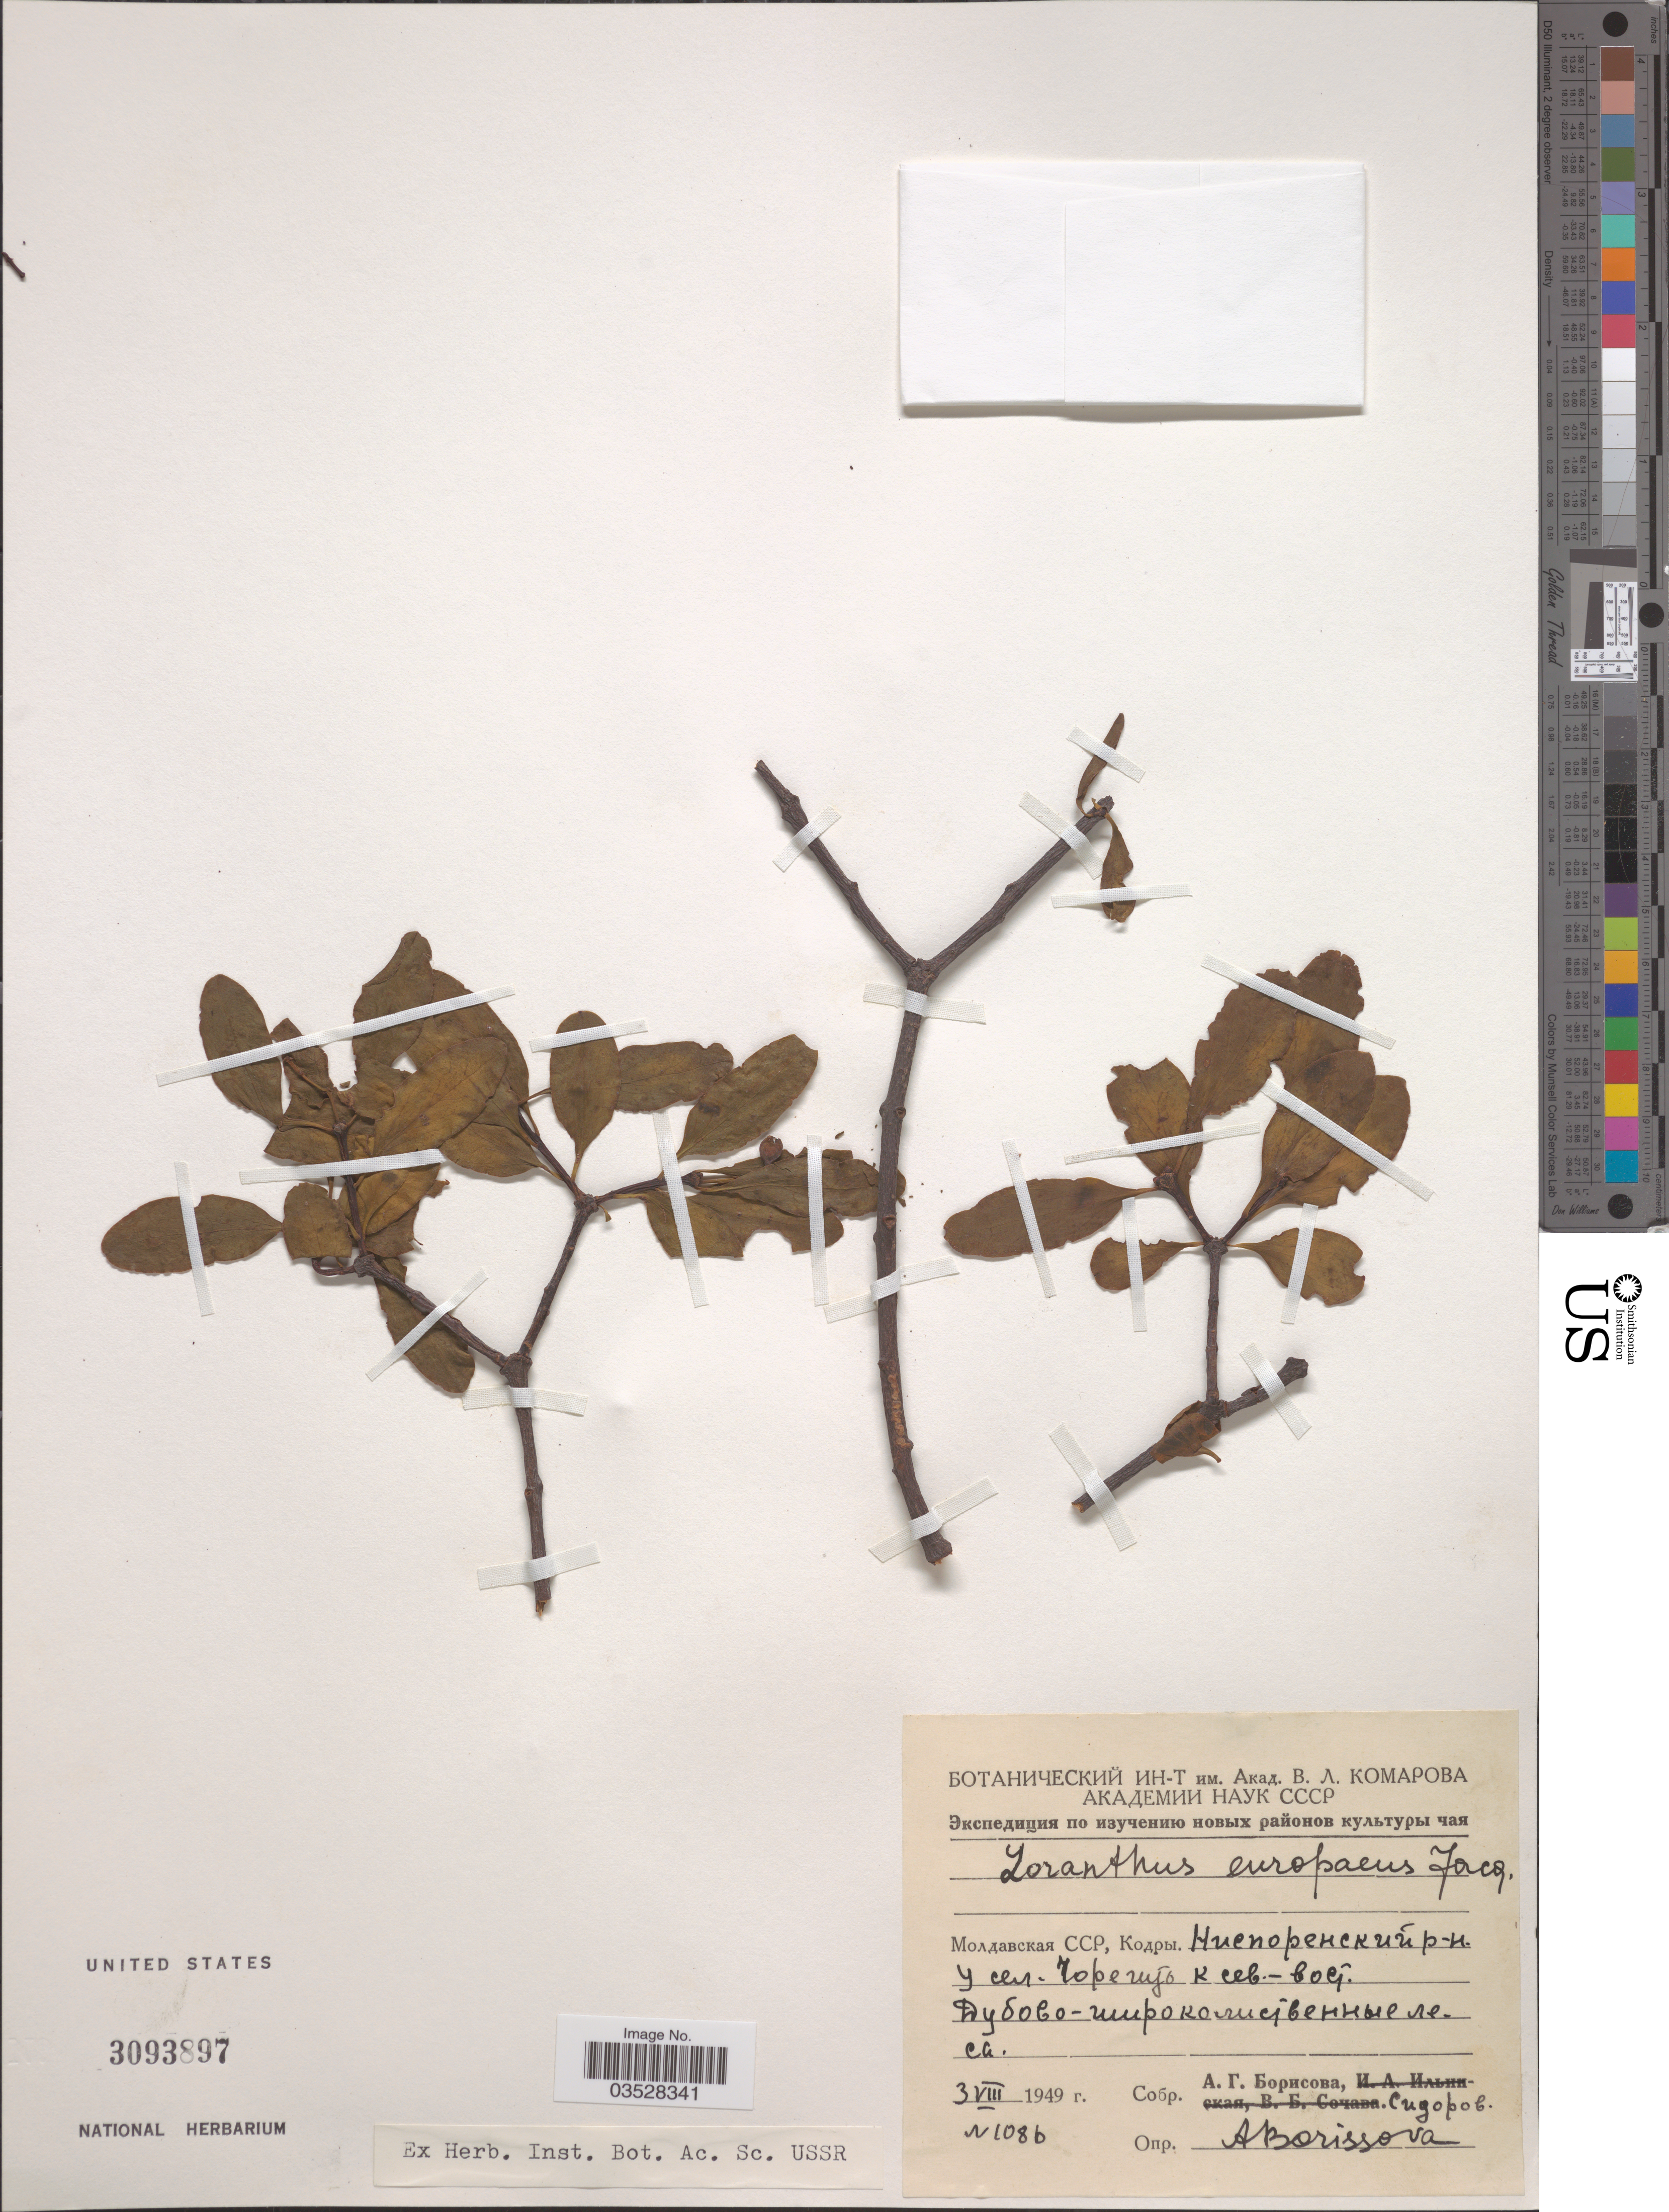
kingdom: Plantae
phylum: Tracheophyta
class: Magnoliopsida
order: Santalales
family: Loranthaceae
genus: Loranthus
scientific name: Loranthus europaeus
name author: Jacq.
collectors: A. Borisova & Sidorov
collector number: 1086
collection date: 1949-08-03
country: Moldova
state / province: Nisporeni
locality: NE of village Cioresti.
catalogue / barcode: US 3093897